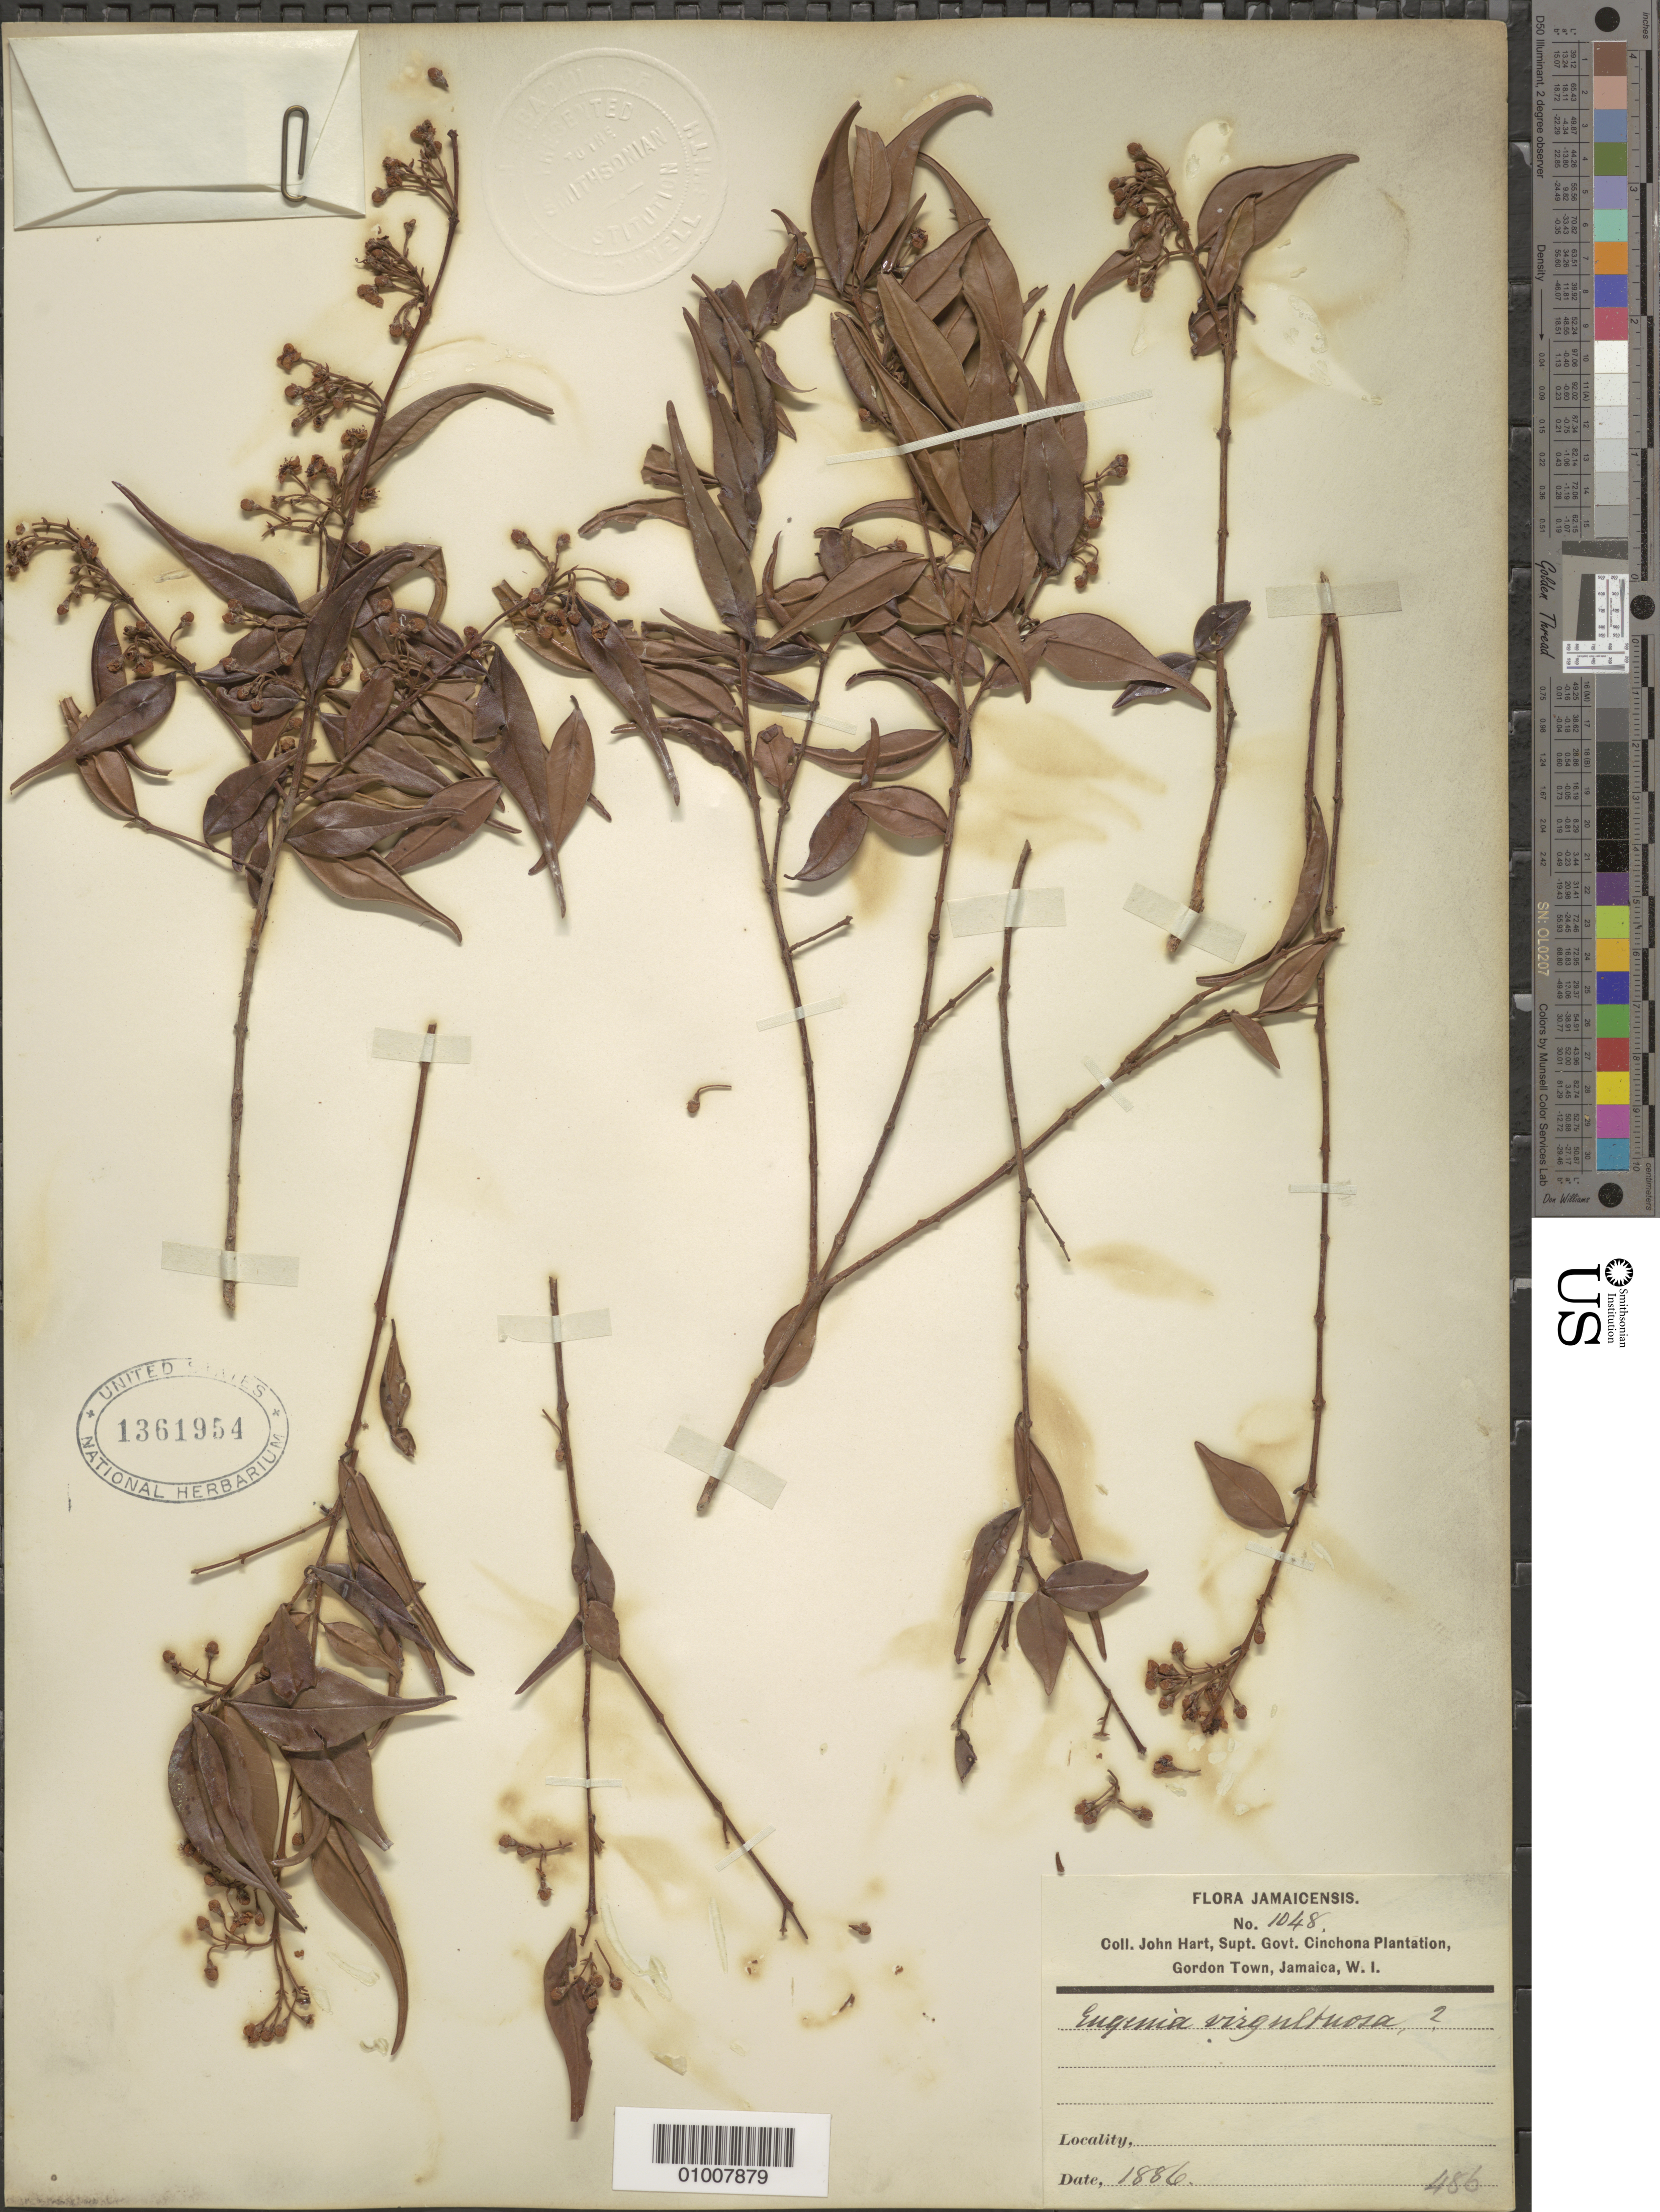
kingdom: Plantae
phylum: Tracheophyta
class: Magnoliopsida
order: Myrtales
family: Myrtaceae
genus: Eugenia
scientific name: Eugenia biflora var. virgultosa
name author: (Sw.) Krug & Urb.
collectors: J. Hart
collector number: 1048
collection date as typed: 1886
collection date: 1886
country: Jamaica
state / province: Saint Andrew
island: Jamaica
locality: Cinchona Plantation, Gordon Town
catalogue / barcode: US 1361954